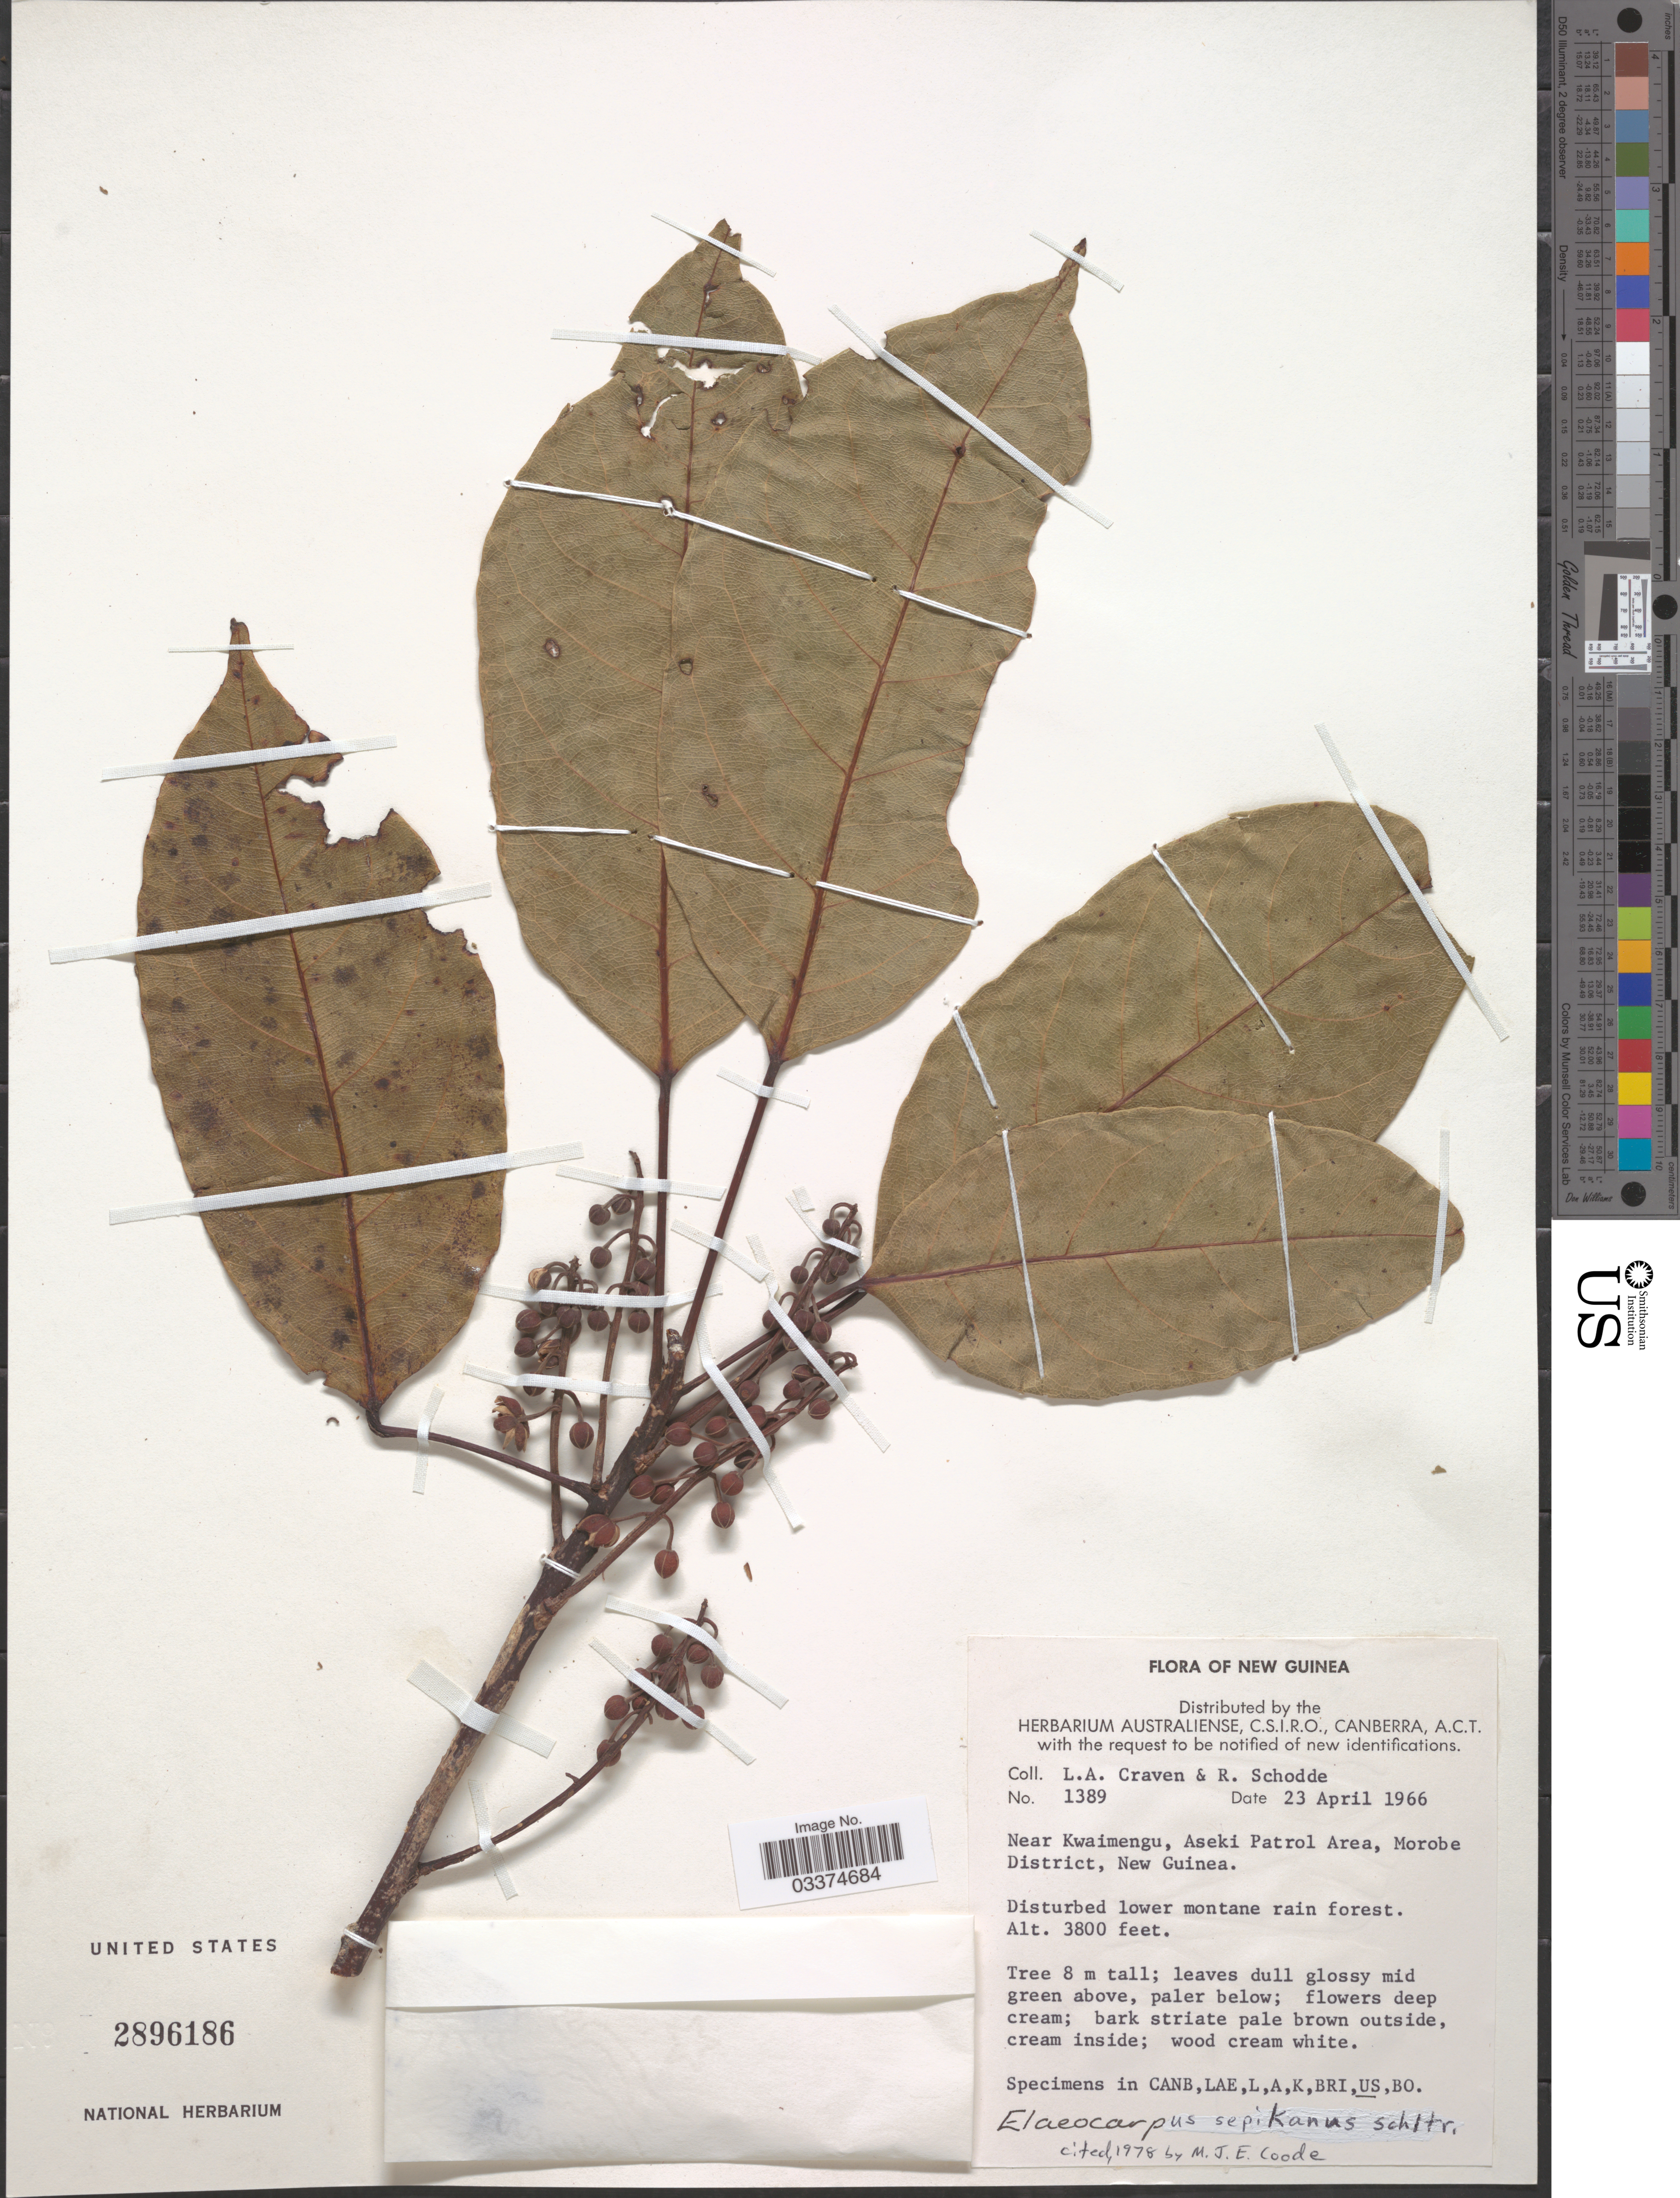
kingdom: Plantae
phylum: Tracheophyta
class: Magnoliopsida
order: Oxalidales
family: Elaeocarpaceae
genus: Elaeocarpus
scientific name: Elaeocarpus sepikanus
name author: Schltr.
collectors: L. A. Craven & R. Schodde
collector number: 1389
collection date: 1966-04-23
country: Papua New Guinea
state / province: Morobe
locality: New Guinea. Near Kwaimengu, Aseki Patrol Area, Morobe District.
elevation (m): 1158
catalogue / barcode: US 2896186